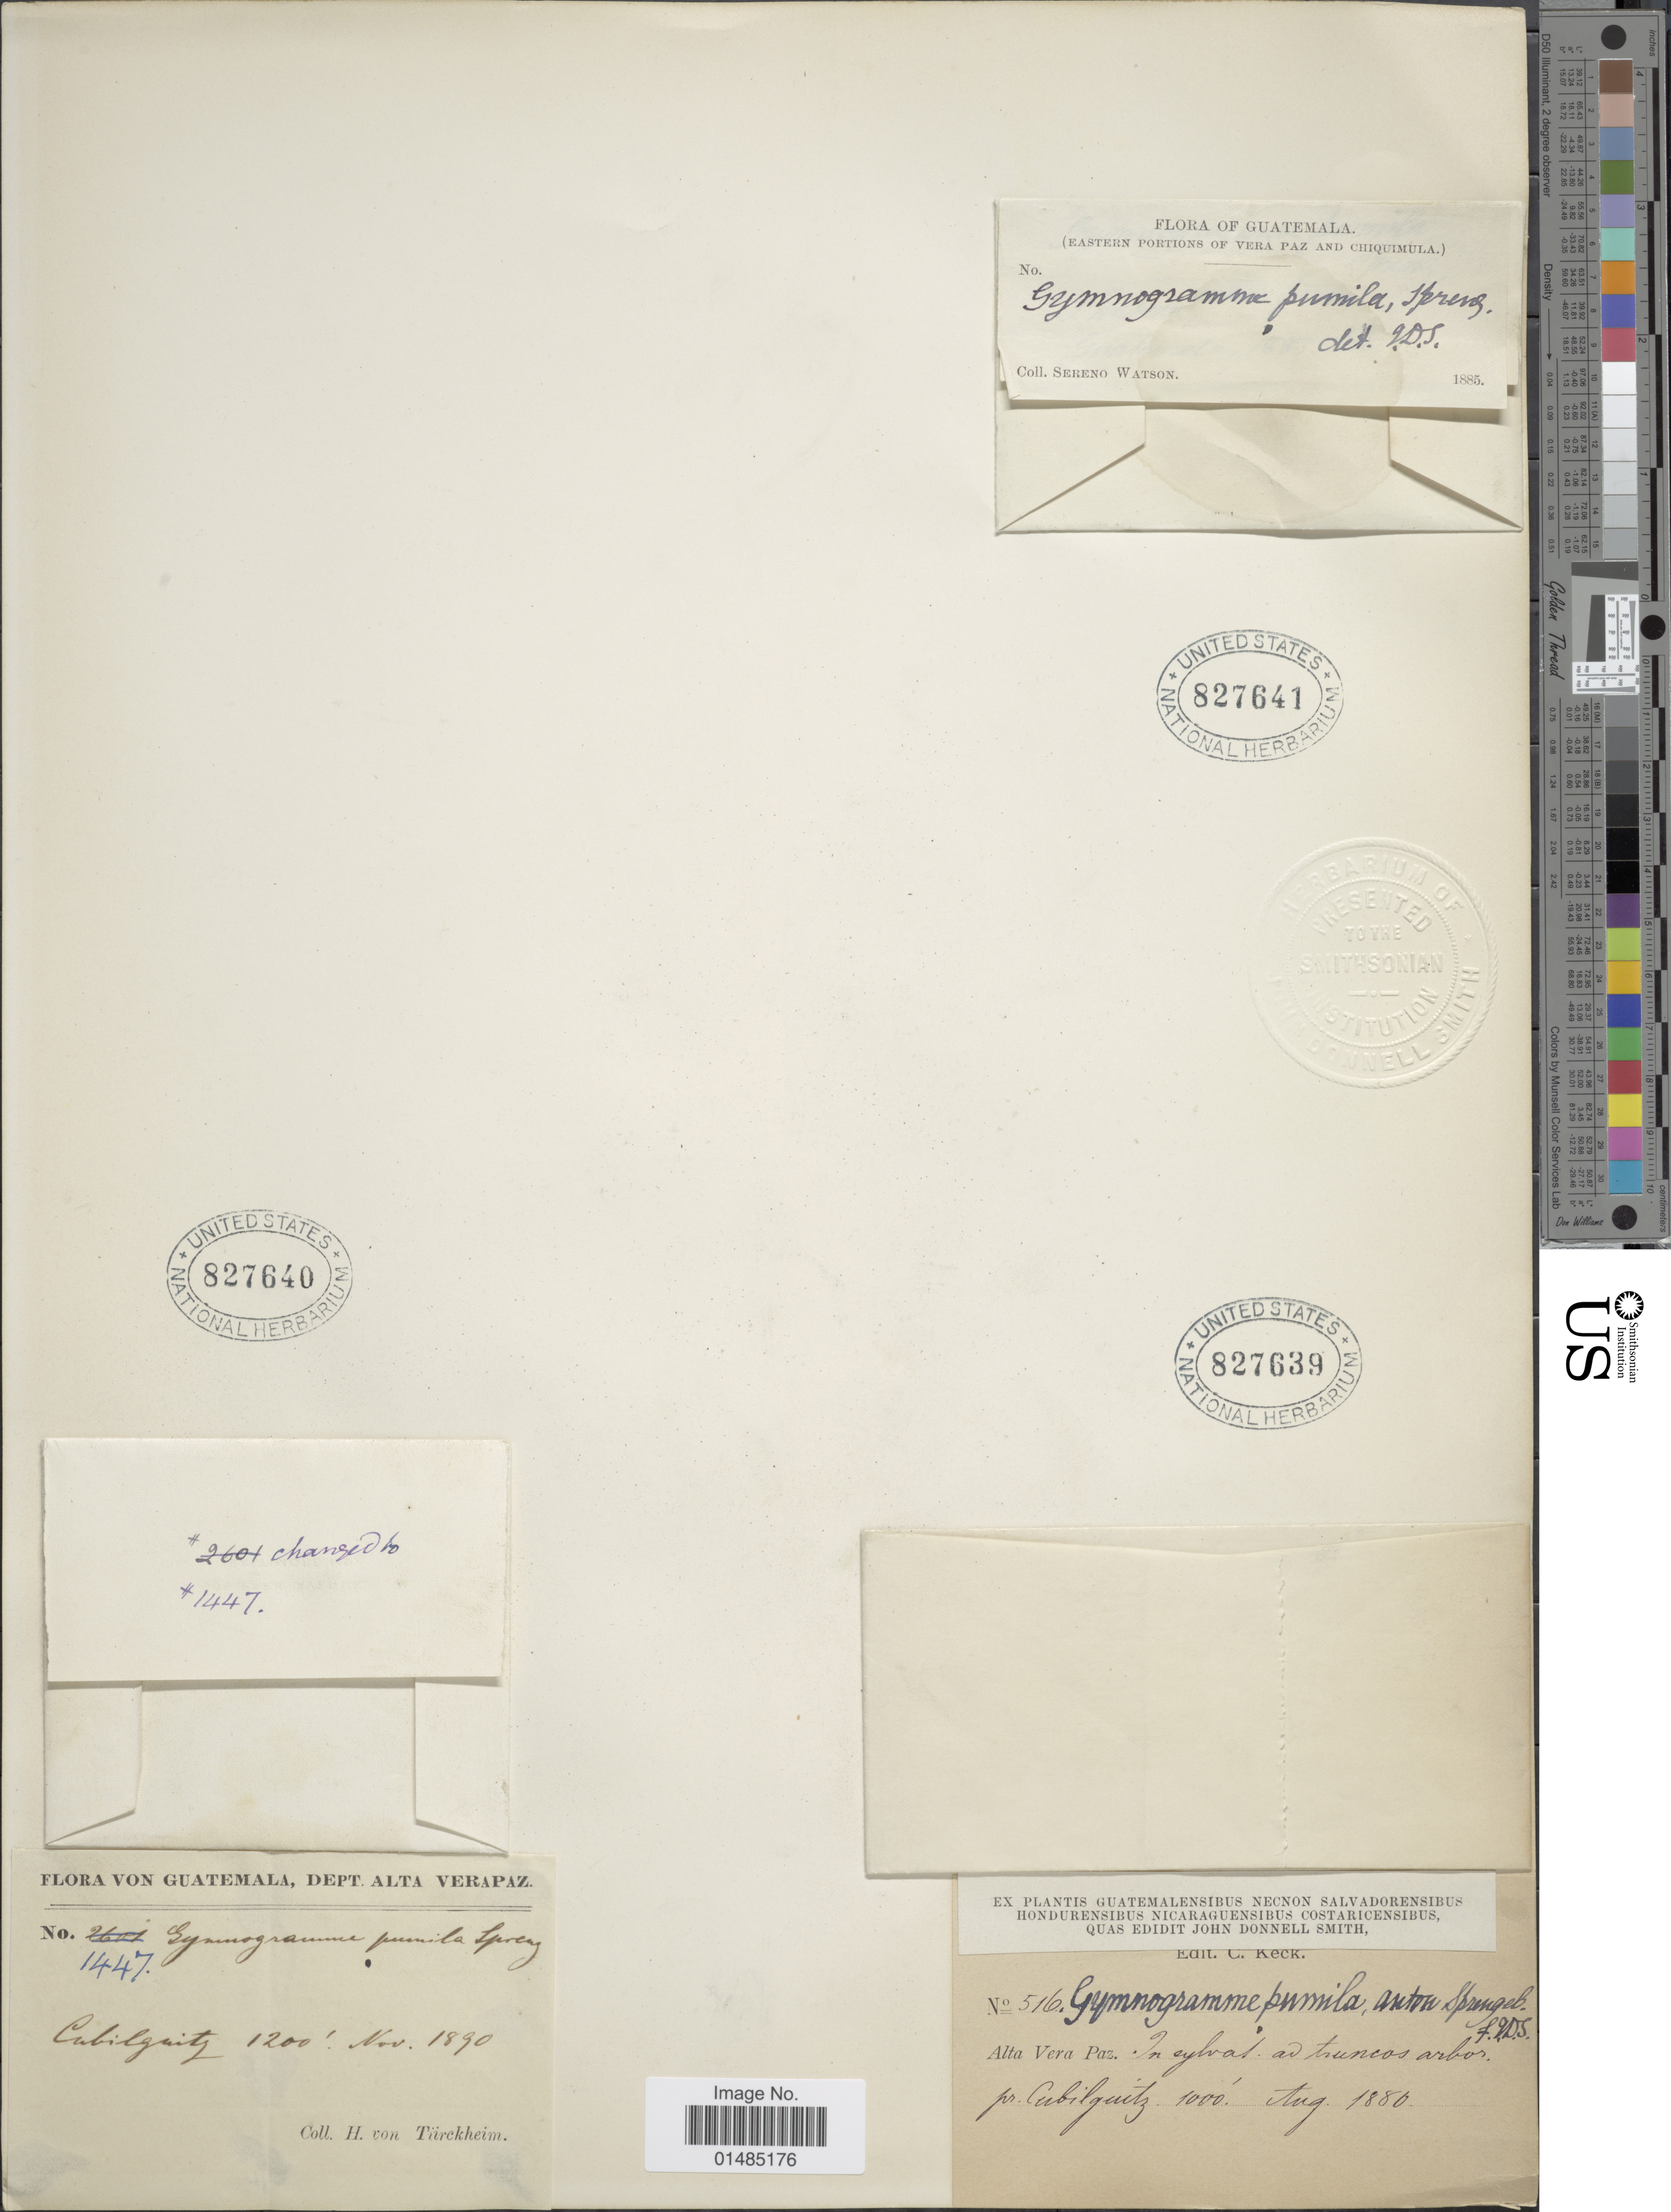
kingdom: Plantae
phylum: Tracheophyta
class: Polypodiopsida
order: Polypodiales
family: Pteridaceae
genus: Hecistopteris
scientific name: Hecistopteris pumila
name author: Christ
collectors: S. Watson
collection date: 1885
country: Guatemala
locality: Eastern portions of Vera Paz and Chiquimula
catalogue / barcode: US 827641-3